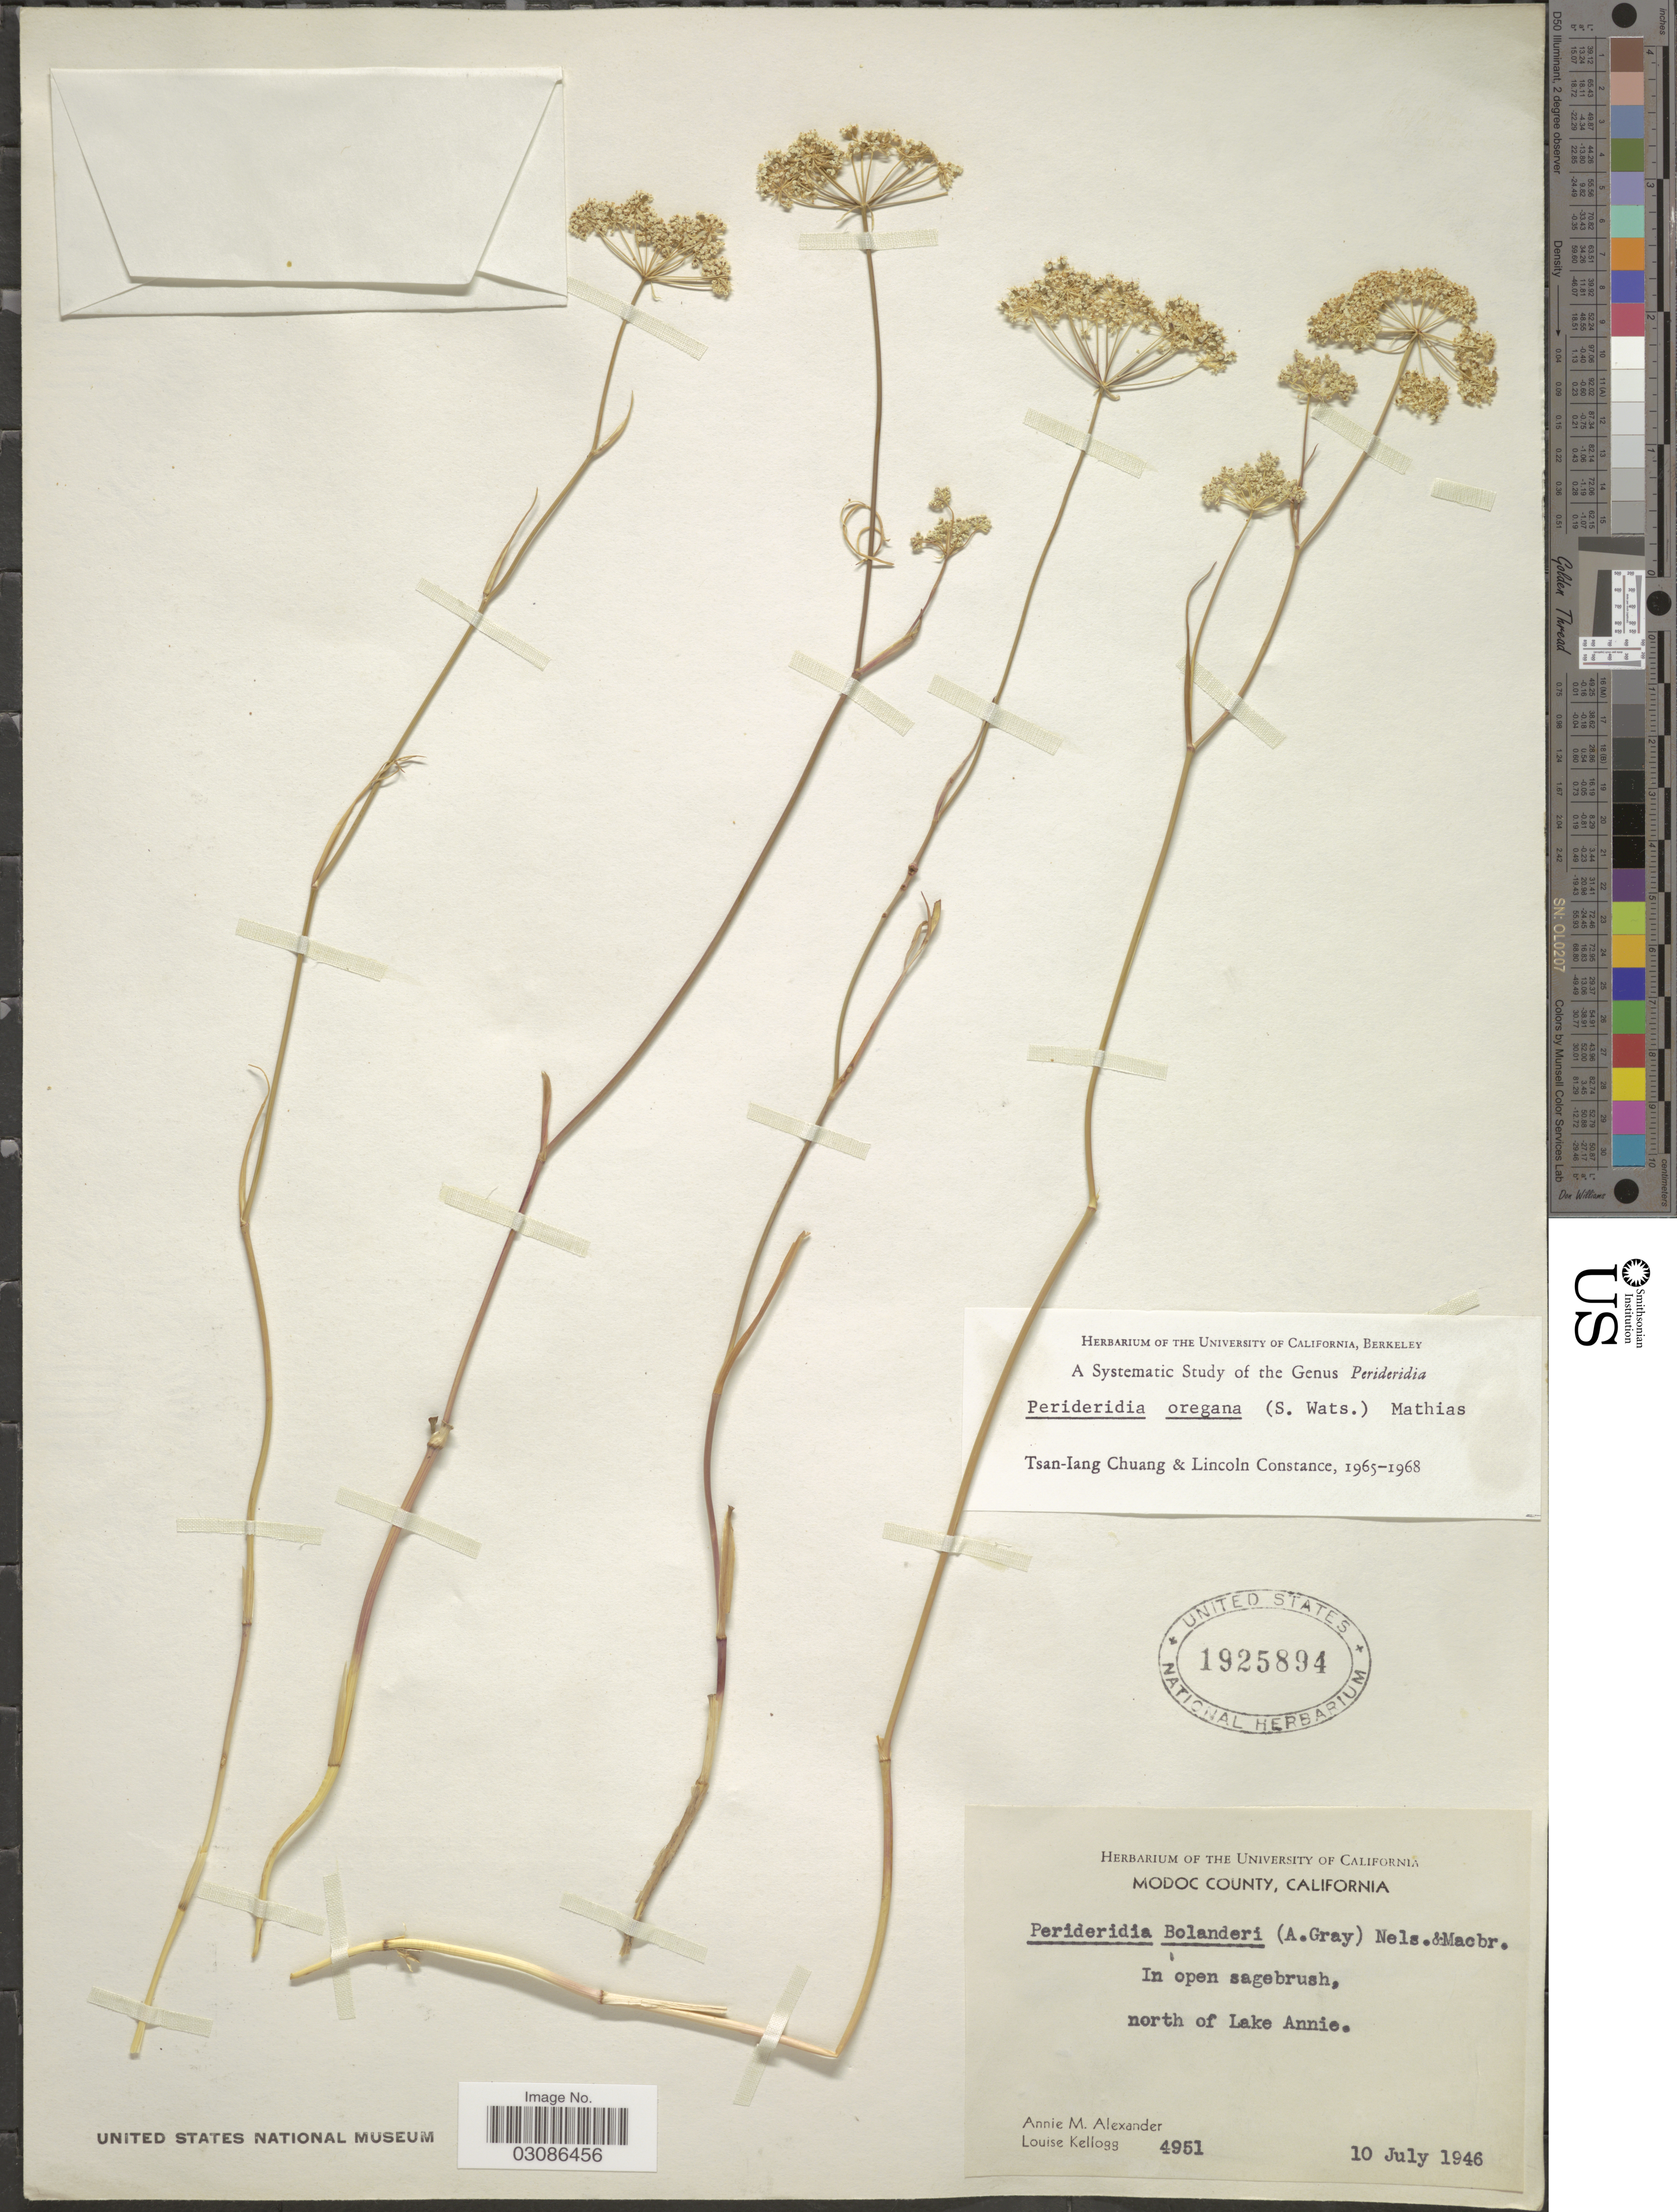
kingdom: Plantae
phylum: Tracheophyta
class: Magnoliopsida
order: Apiales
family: Apiaceae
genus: Perideridia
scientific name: Perideridia oregana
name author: (S. Watson) Mathias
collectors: A. M. Alexander & L. Kellogg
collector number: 4951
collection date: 1946-07-10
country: United States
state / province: California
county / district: Modoc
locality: Modoc County, north of Lake Annie.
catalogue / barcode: US 1925894